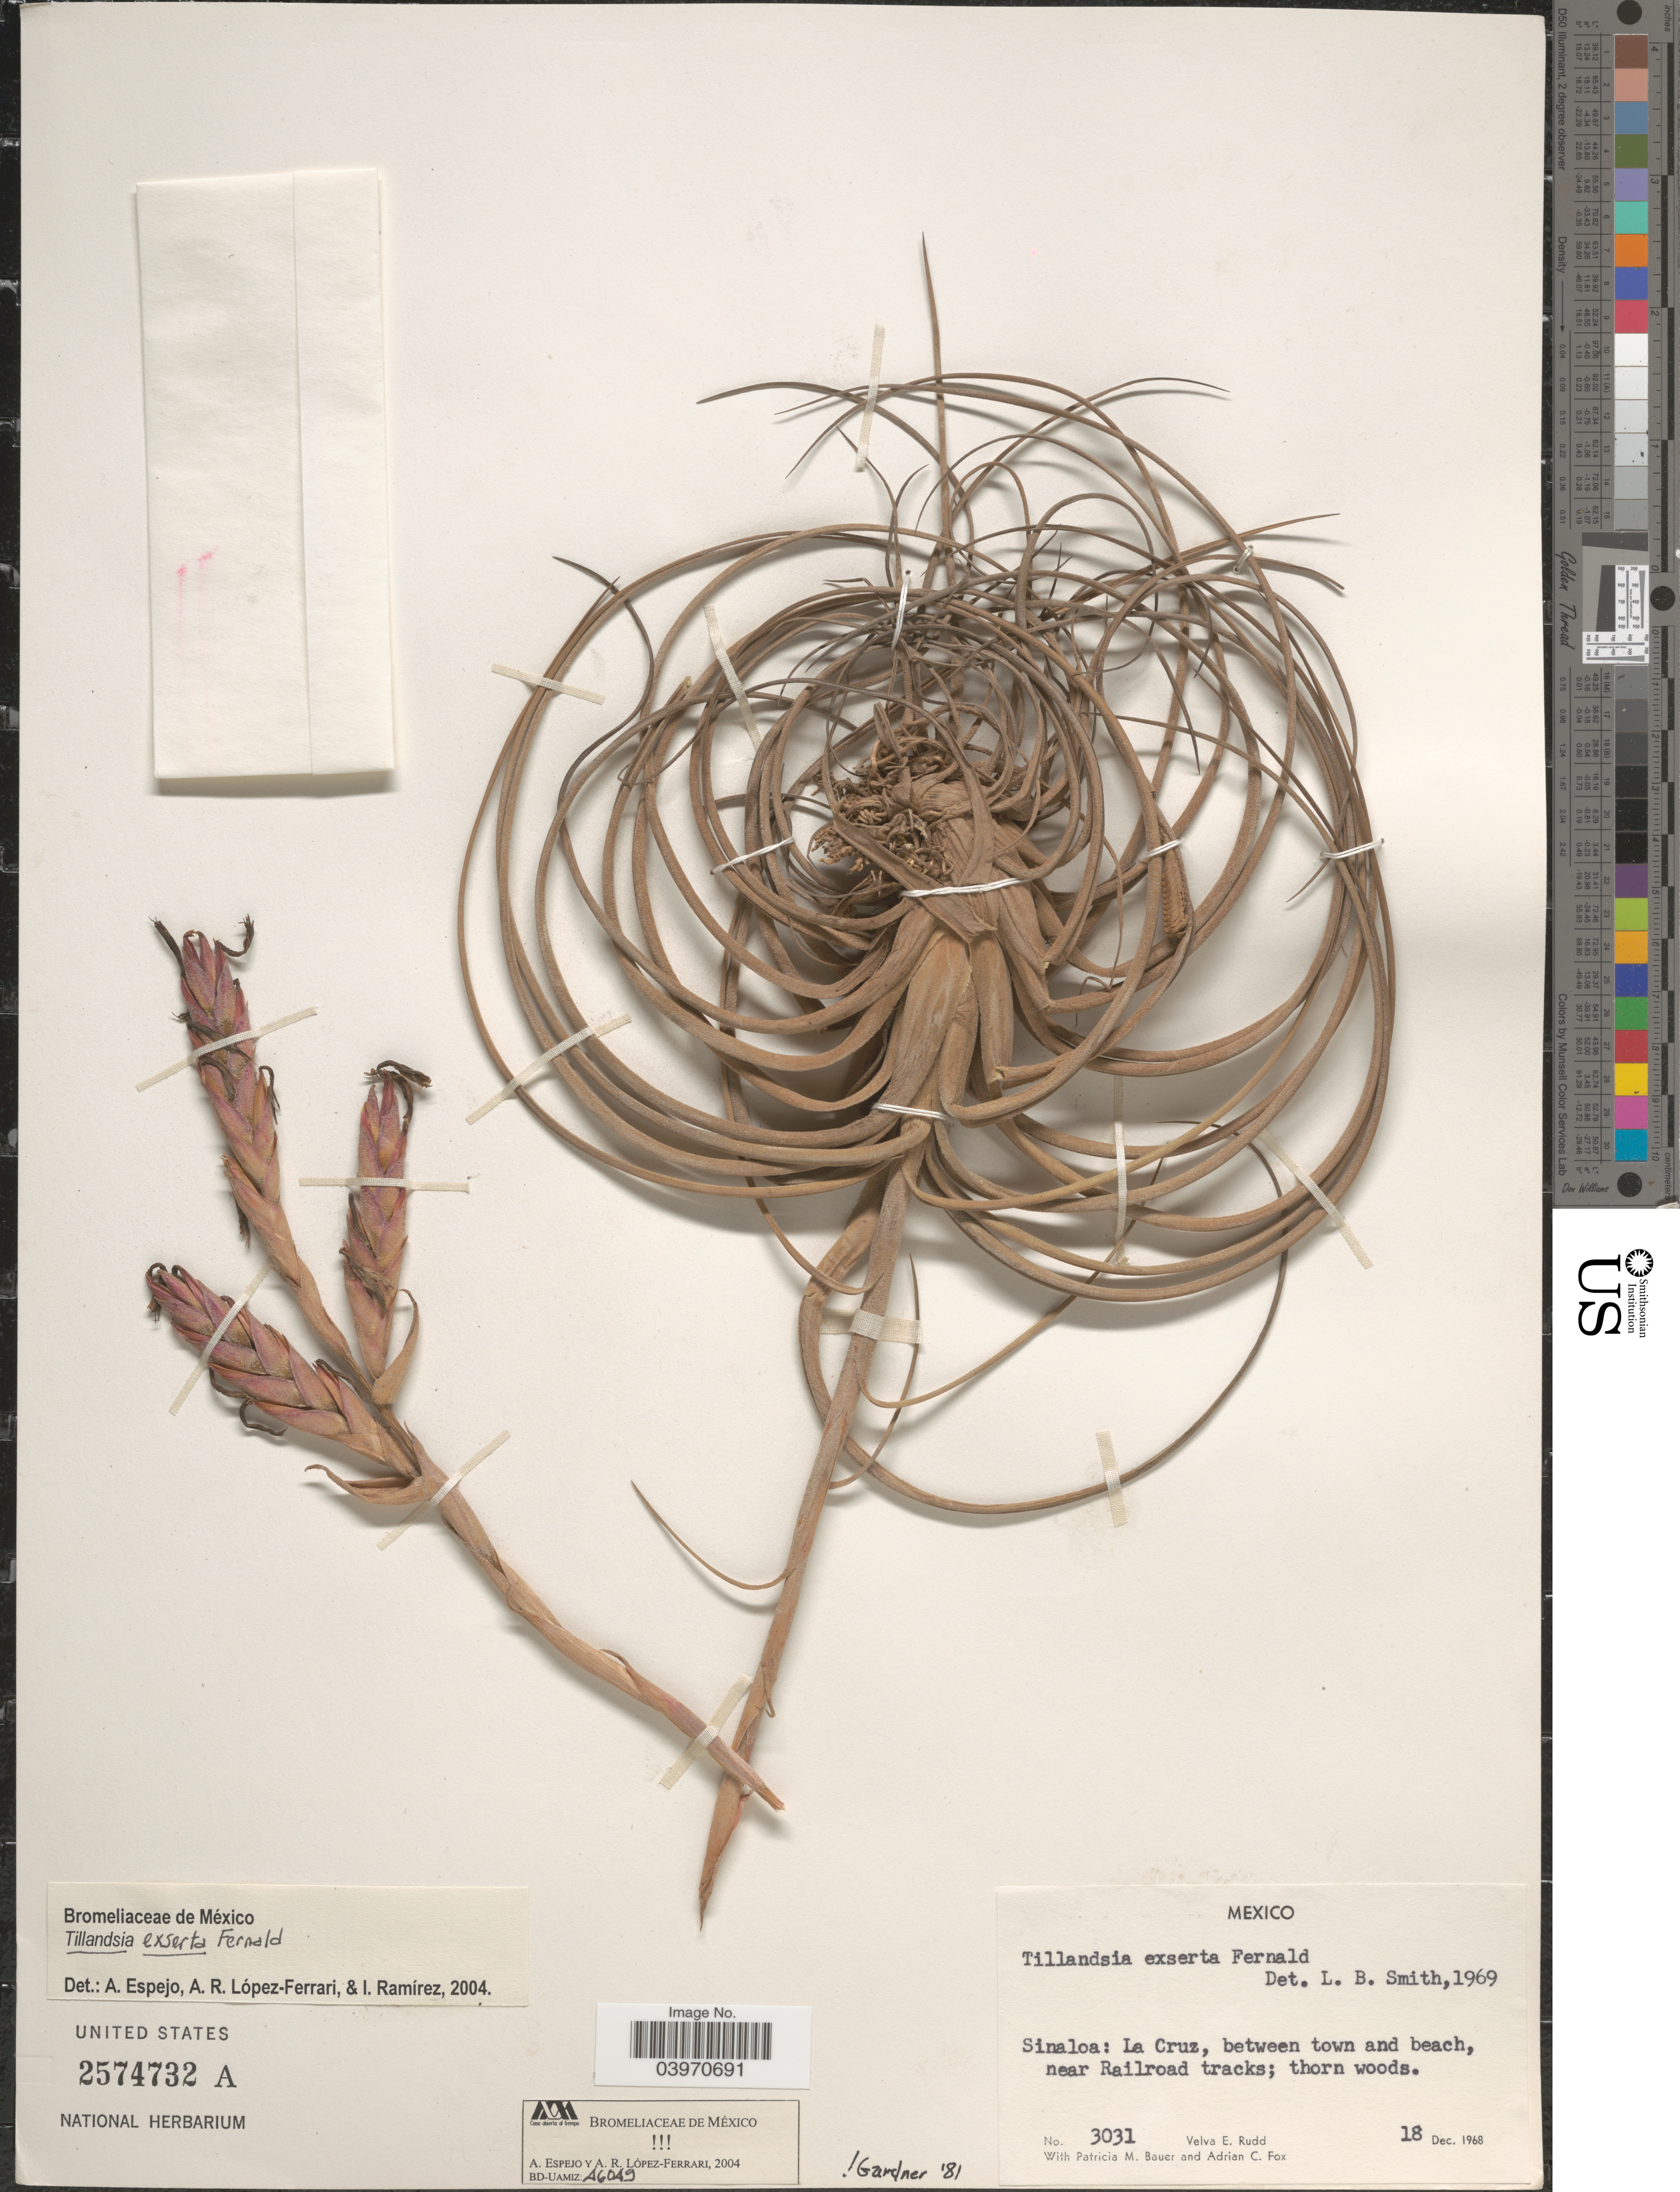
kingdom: Plantae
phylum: Tracheophyta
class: Liliopsida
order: Poales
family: Bromeliaceae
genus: Tillandsia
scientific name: Tillandsia exserta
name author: Fernald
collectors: V. E. Rudd, P. Bauer & A. Fox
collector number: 3031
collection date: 1968-12-18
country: Mexico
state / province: Sinaloa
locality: La Cruz, between town and beach, near Railroad tracks.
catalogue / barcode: US 2574732A